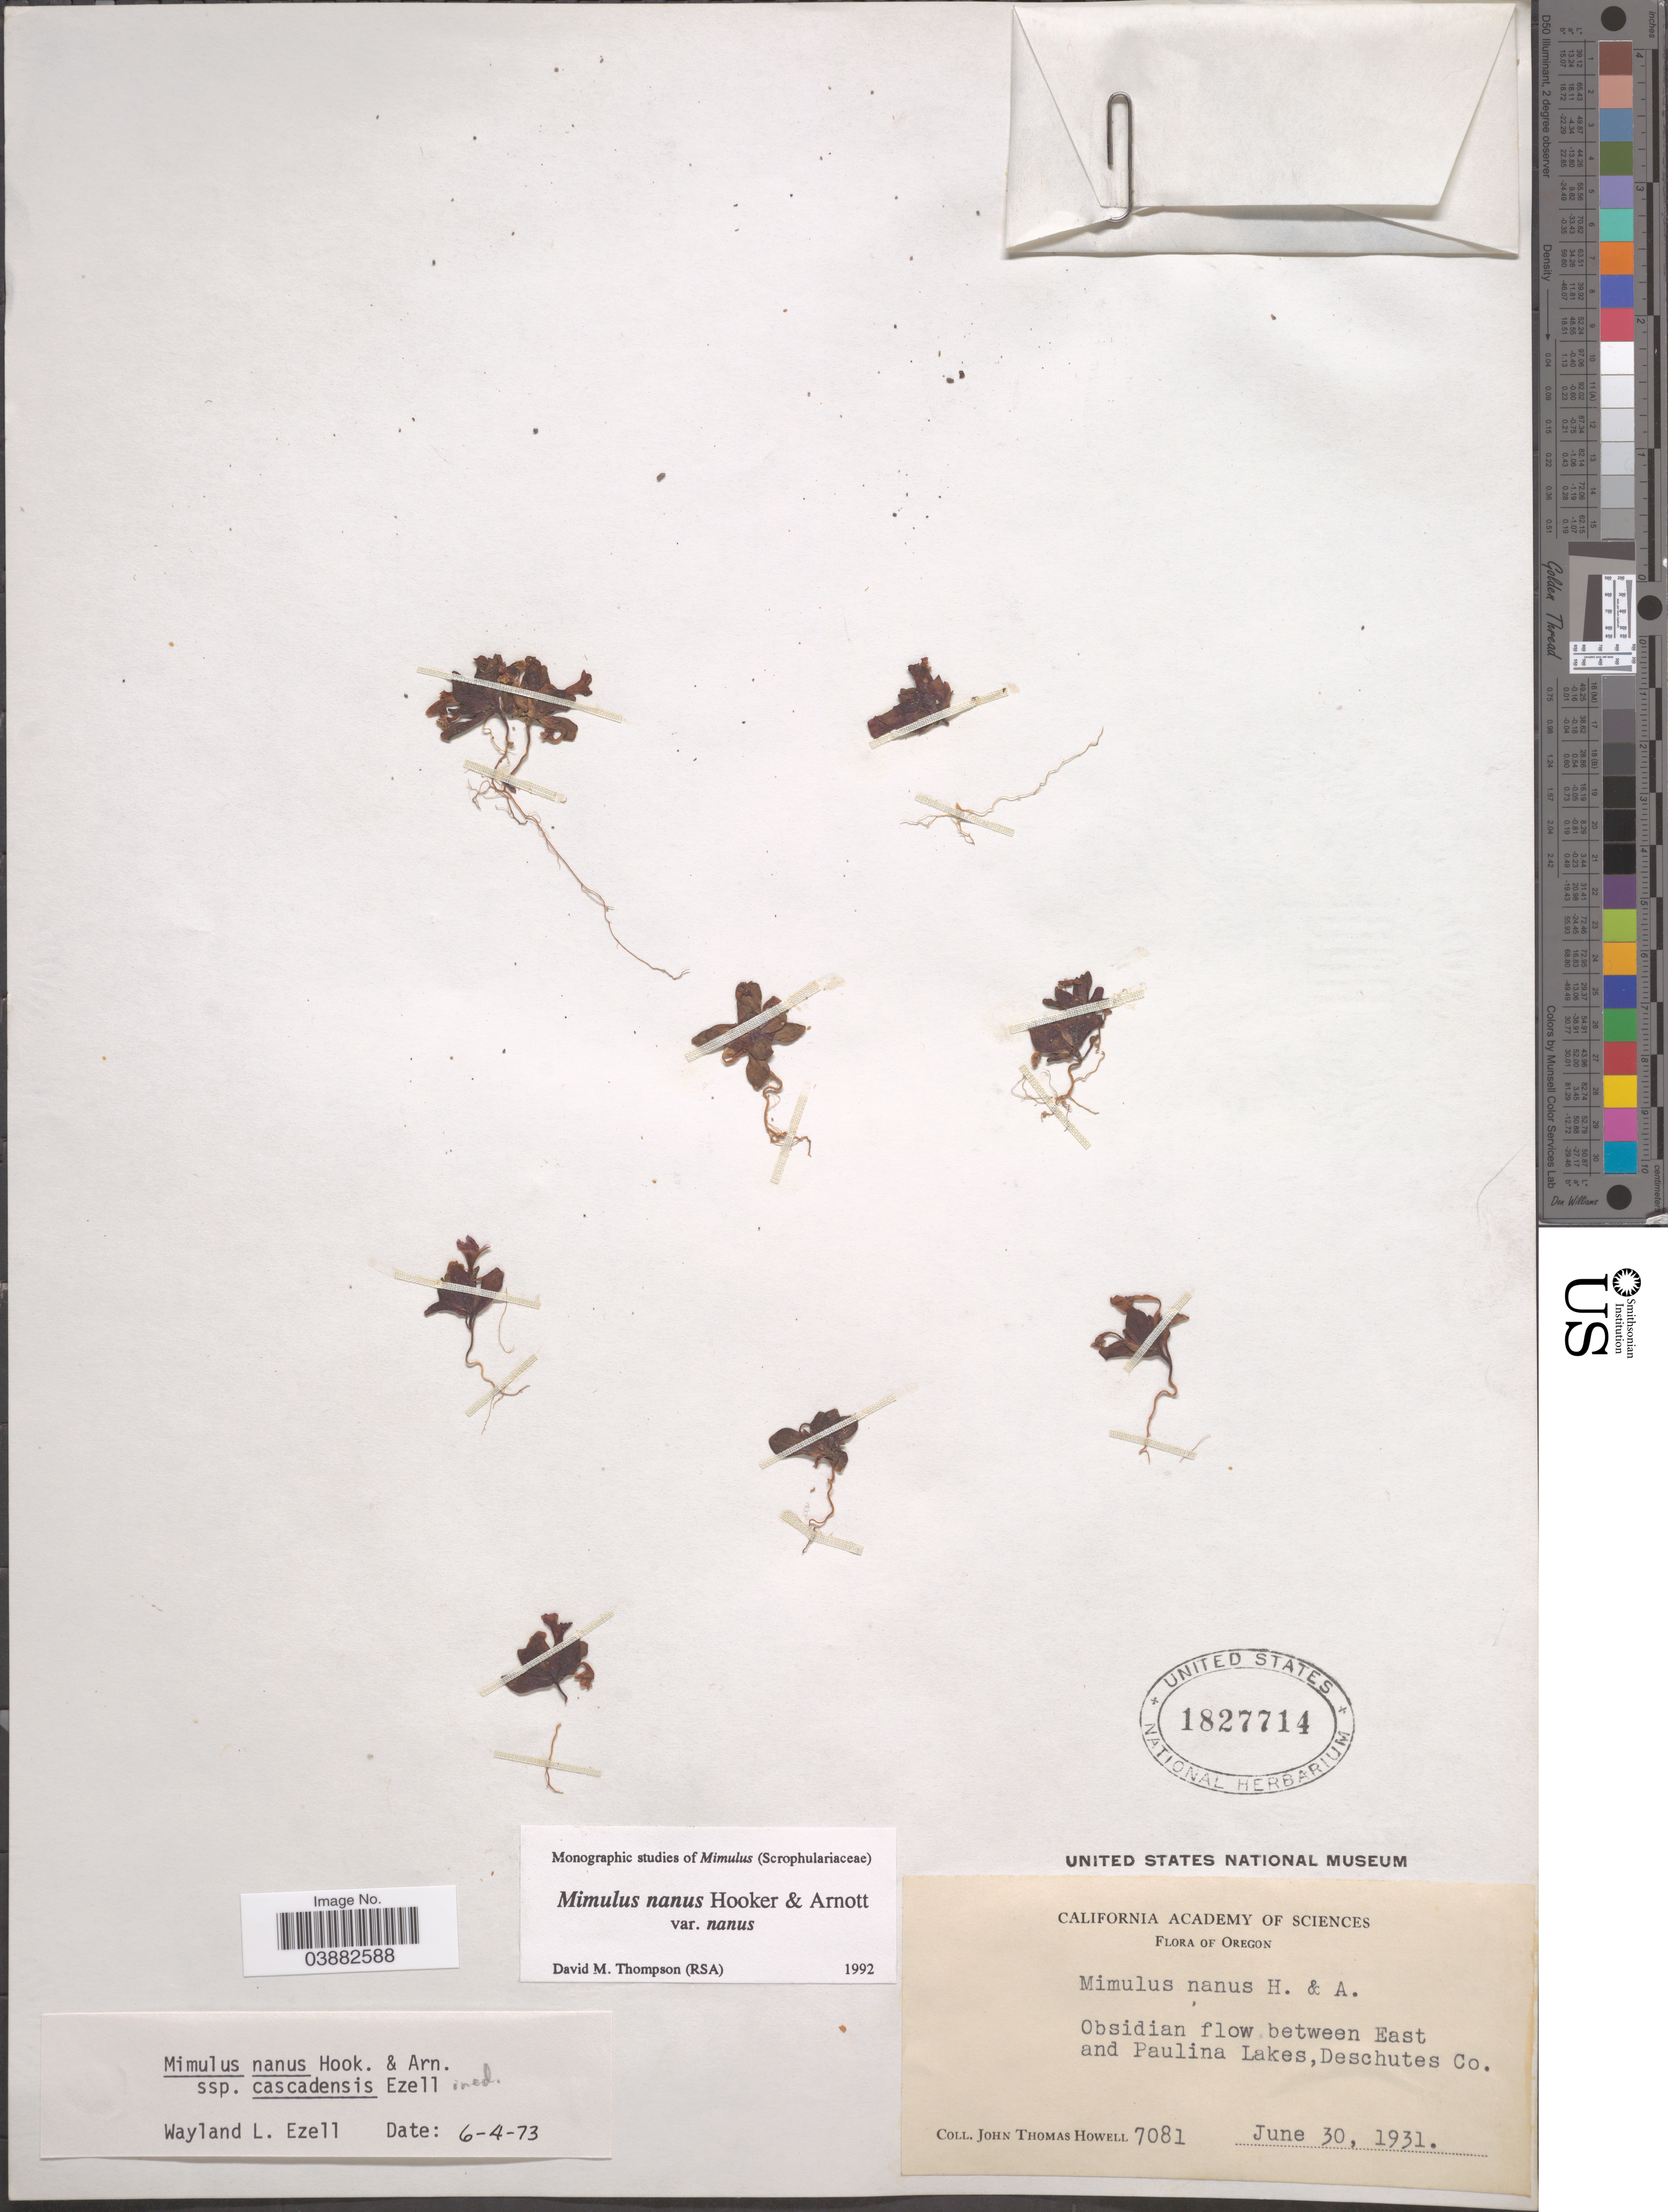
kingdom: Plantae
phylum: Tracheophyta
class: Magnoliopsida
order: Lamiales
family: Phrymaceae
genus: Mimulus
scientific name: Mimulus nanus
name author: Hook. & Arn.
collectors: J. T. Howell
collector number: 7081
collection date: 1931-06-30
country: United States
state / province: Oregon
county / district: Deschutes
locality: Between East and Paulina Lakes, Deschutes Co.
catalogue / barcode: US 1827714